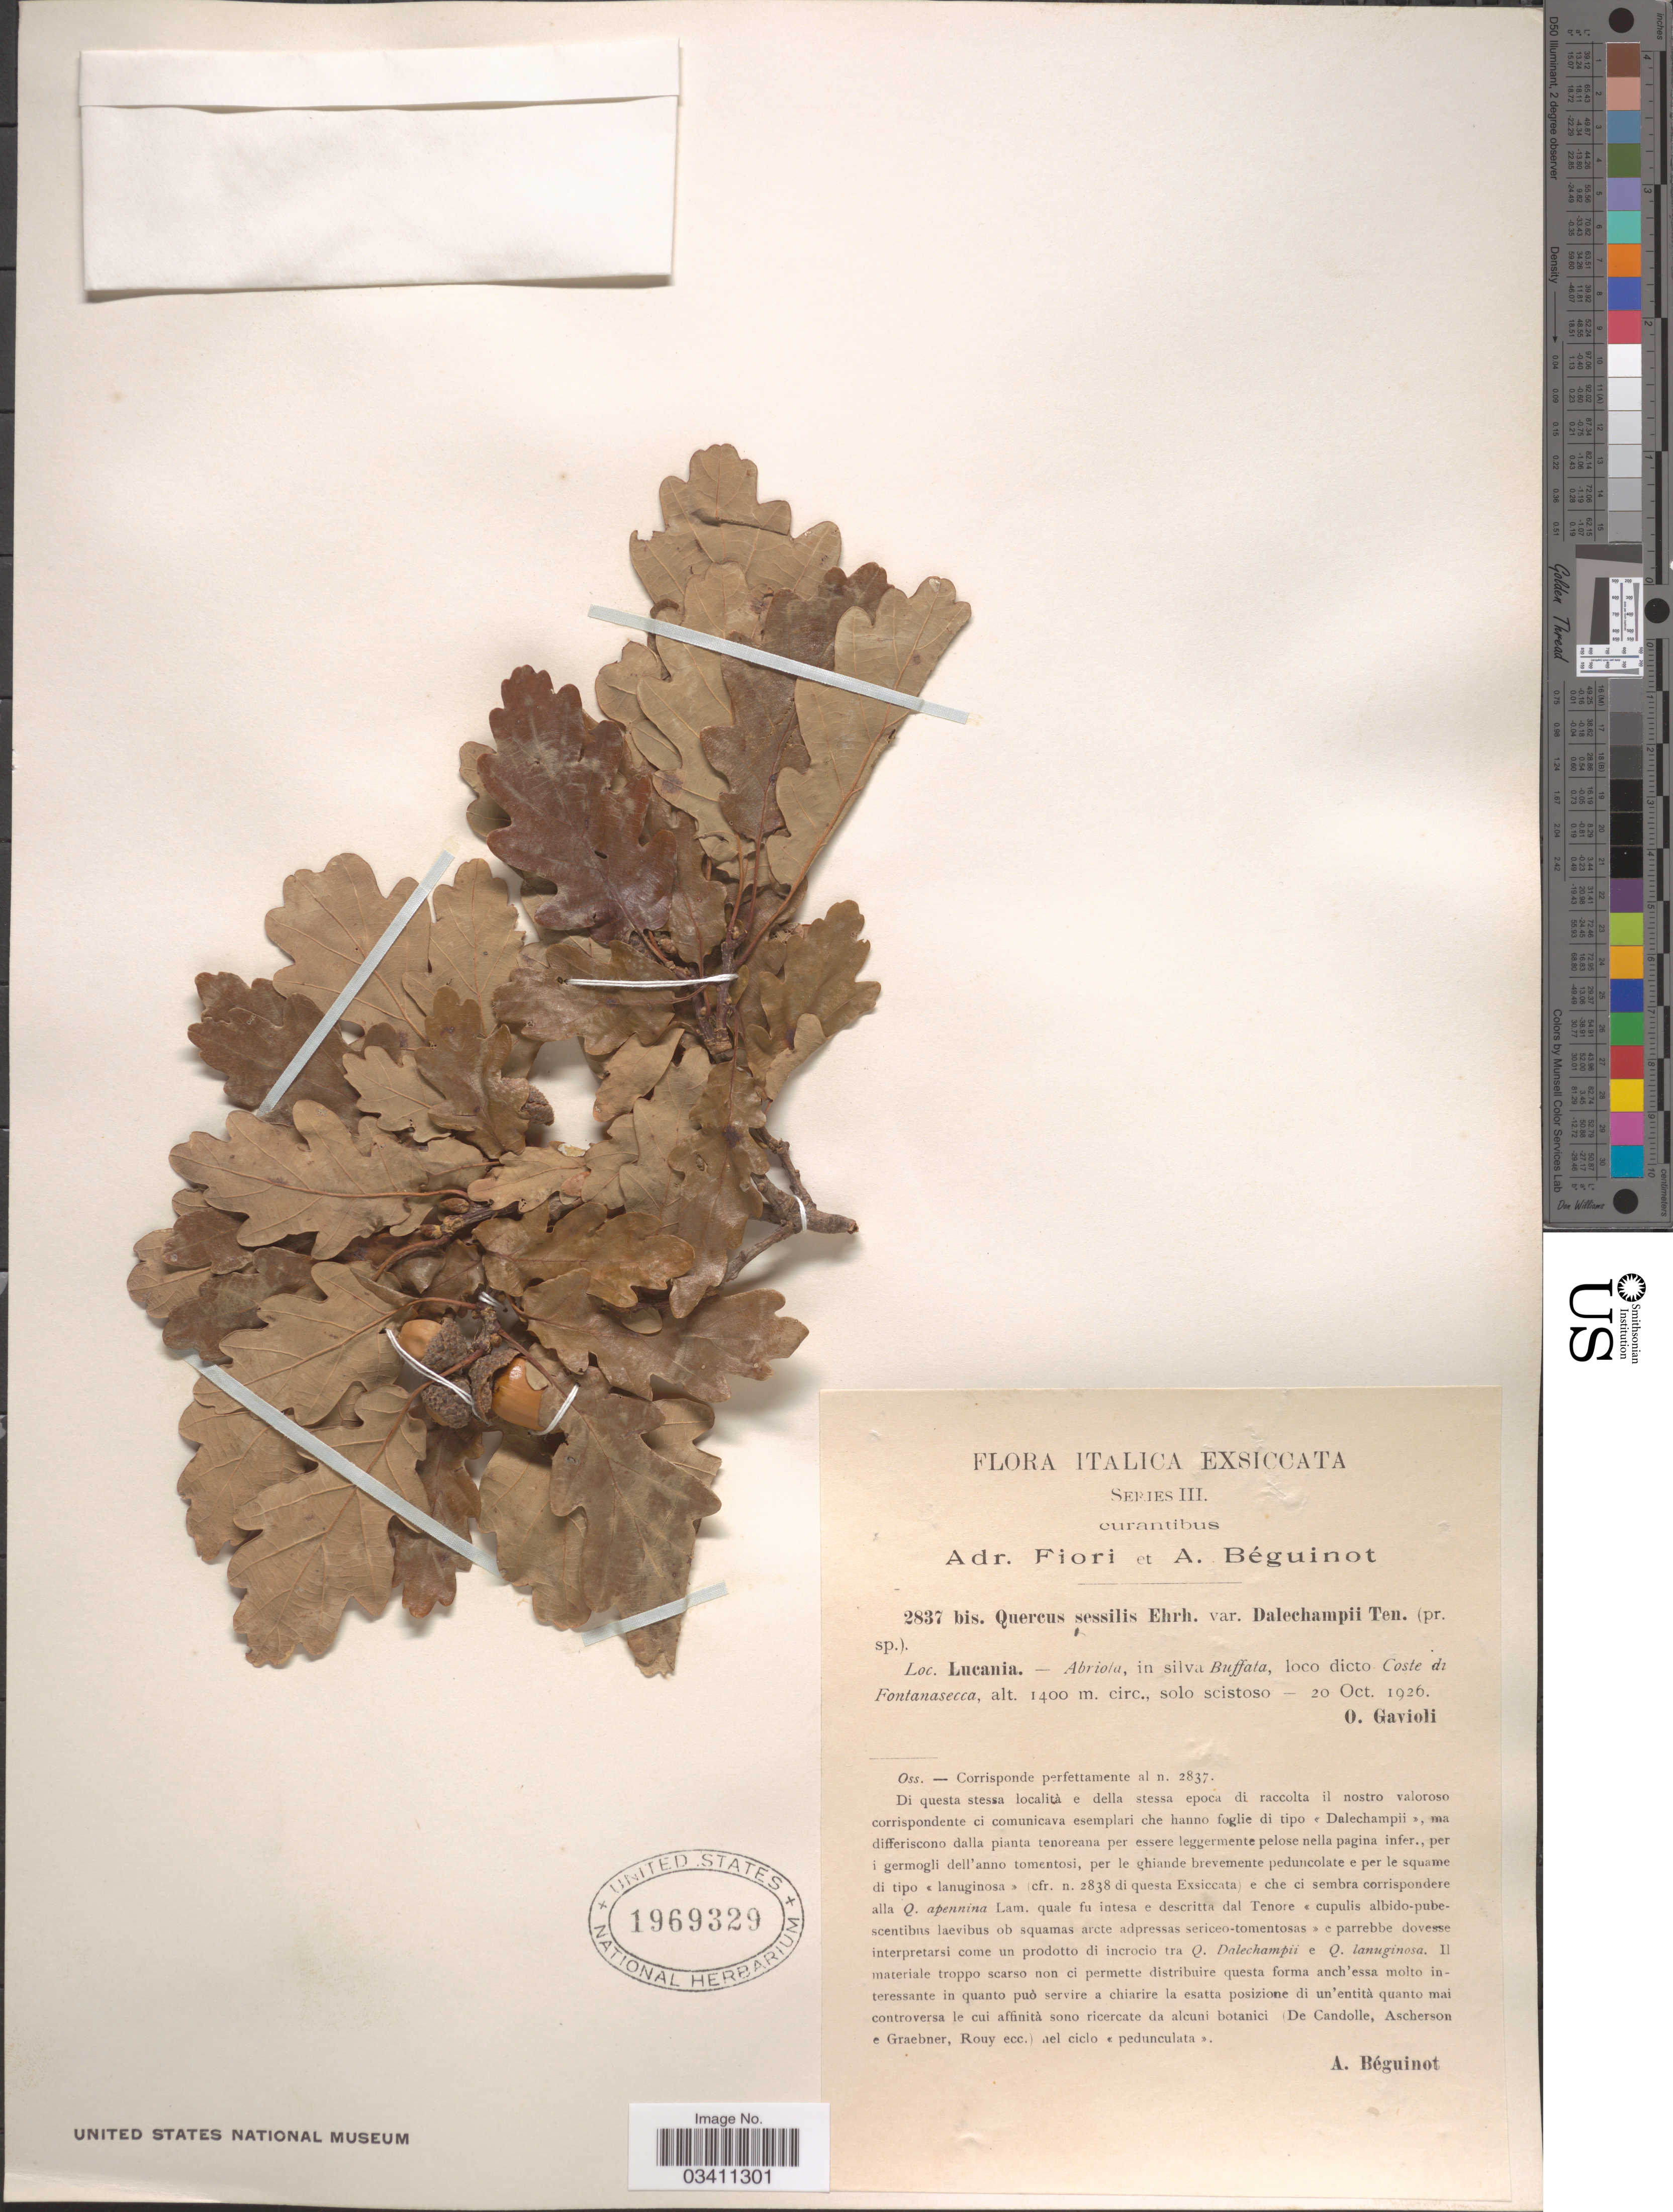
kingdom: Plantae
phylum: Tracheophyta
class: Magnoliopsida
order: Fagales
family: Fagaceae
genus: Quercus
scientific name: Quercus sessilis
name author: Ehrh.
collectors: O. Gavioli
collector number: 2837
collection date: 1926-10-20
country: Italy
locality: Lucania. - Abriola, in silva Buffata, loco dicto Coste di Fontanasecca.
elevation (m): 1400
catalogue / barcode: US 1969329